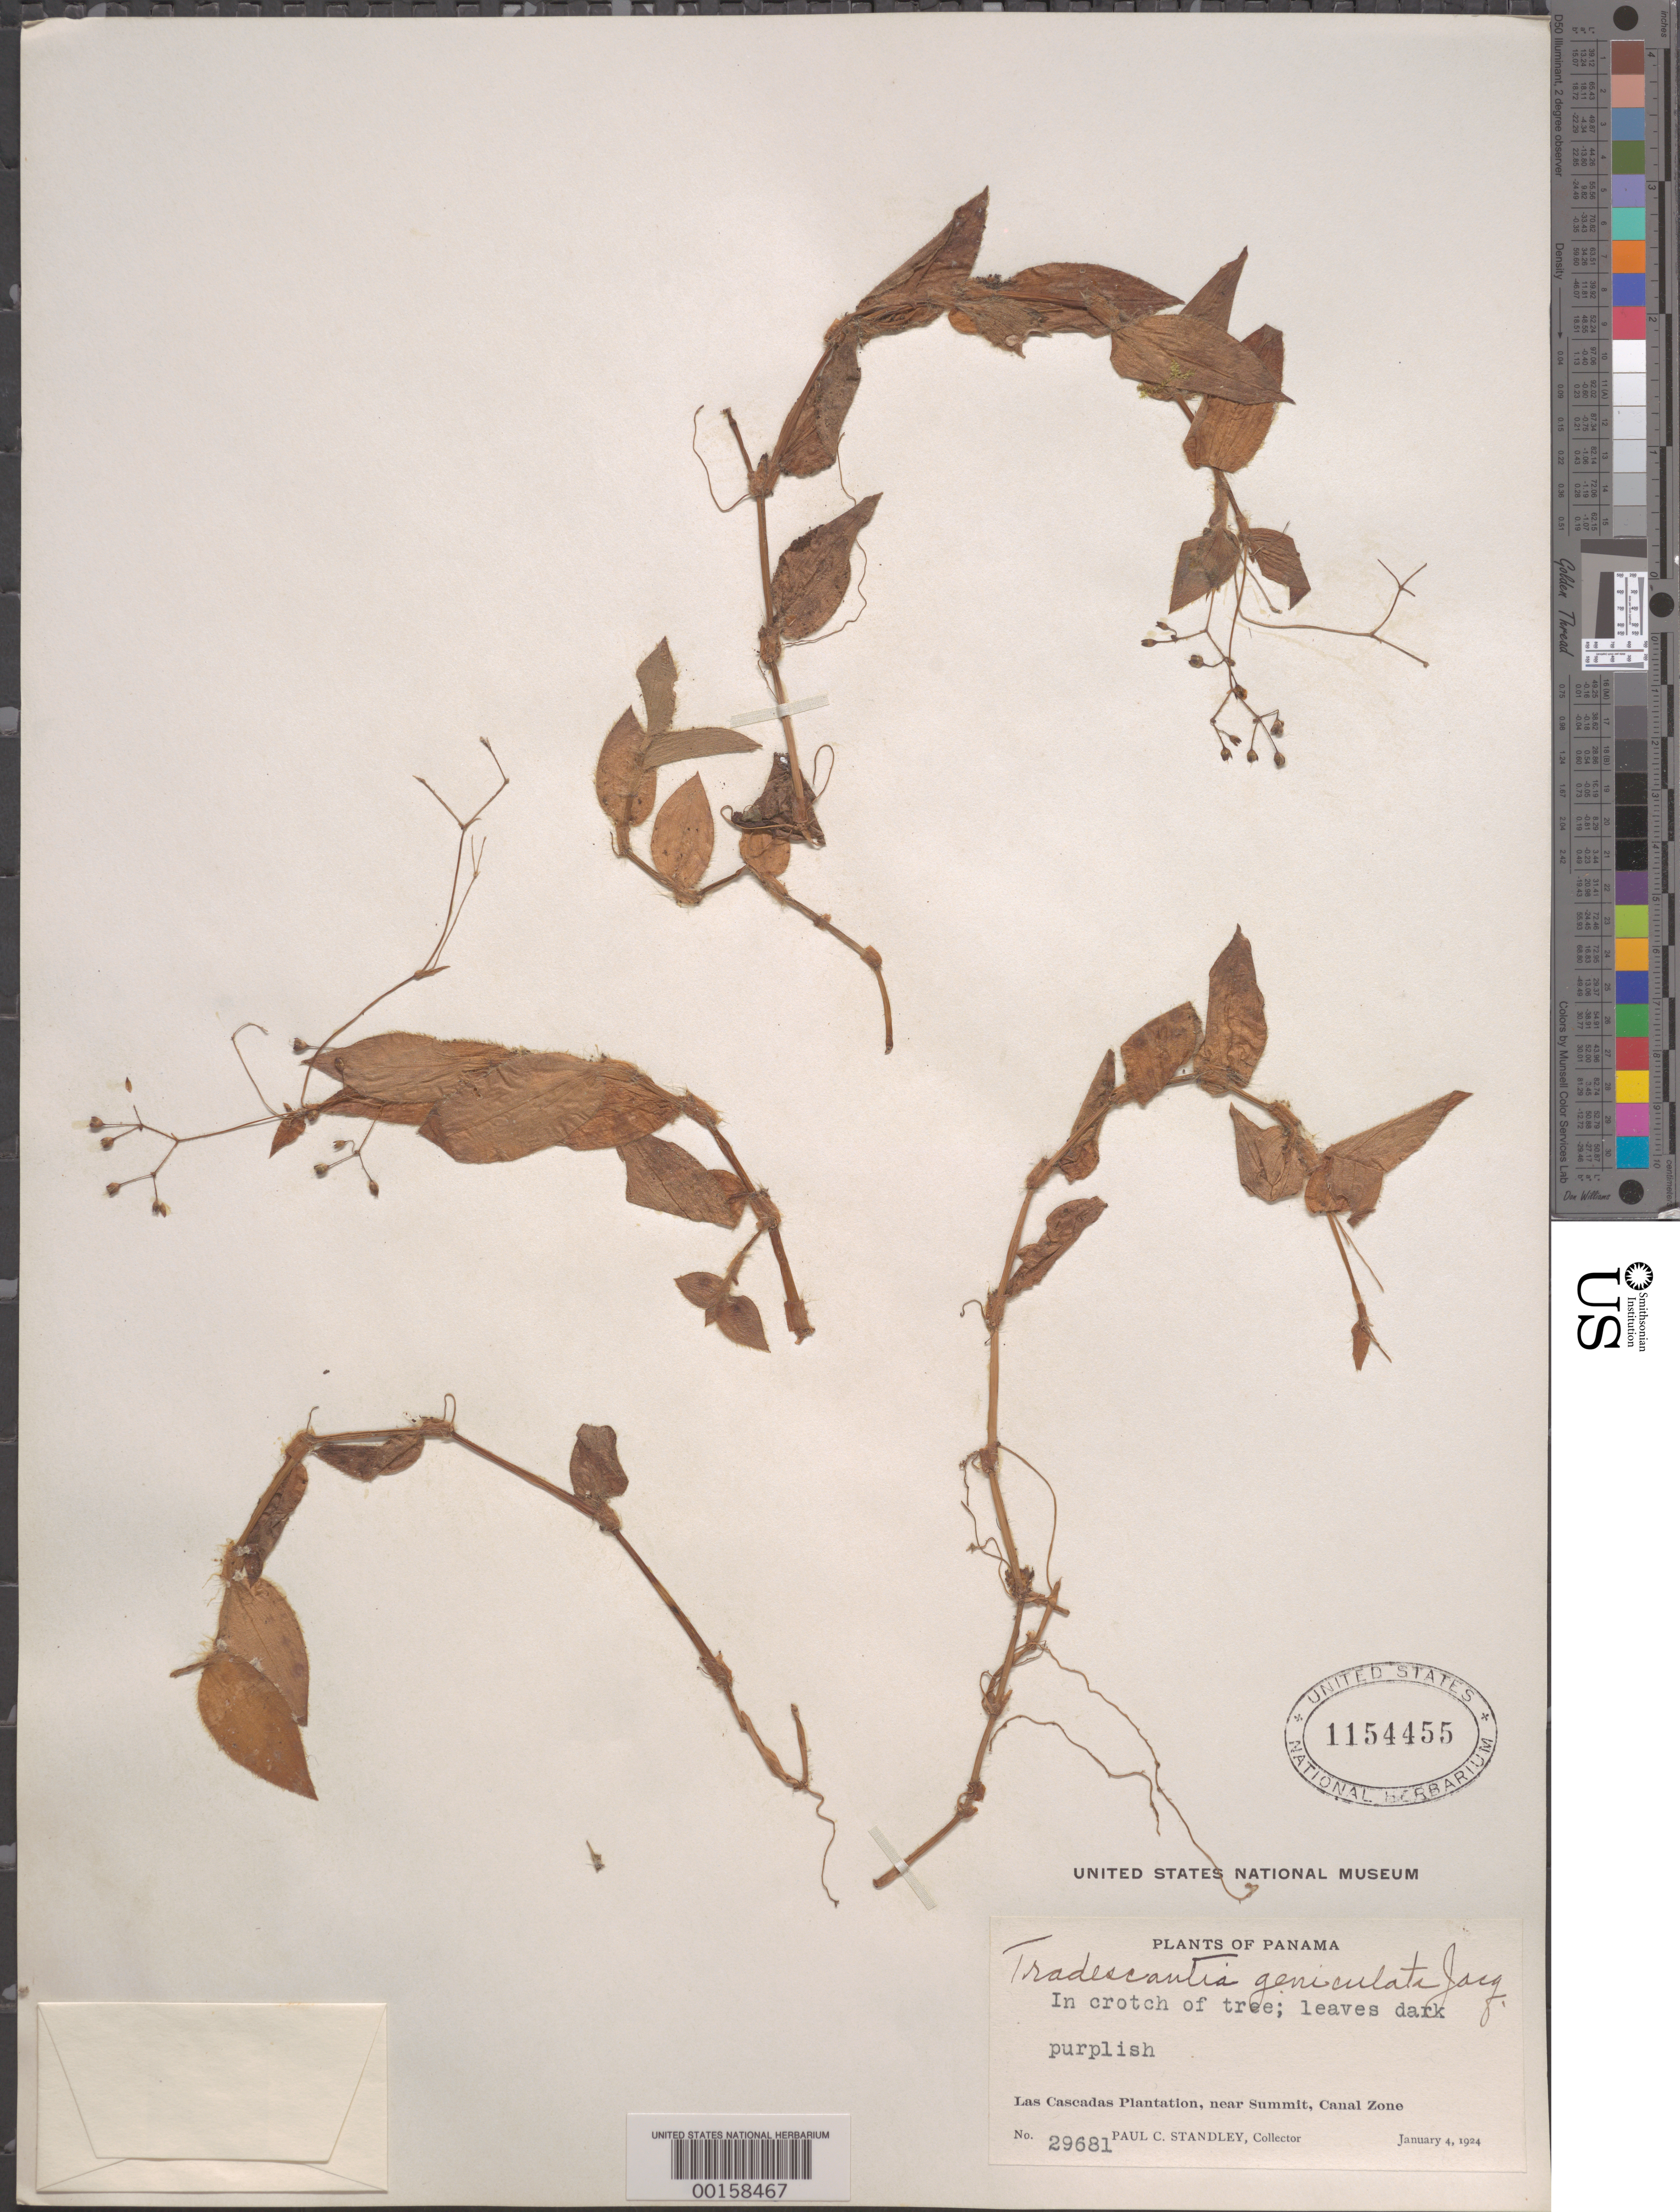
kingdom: Plantae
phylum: Tracheophyta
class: Liliopsida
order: Commelinales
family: Commelinaceae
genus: Gibasis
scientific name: Gibasis geniculata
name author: (Jacq.) Rohweder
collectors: P. C. Standley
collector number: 29681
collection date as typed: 04 Jan 1924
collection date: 1924-01-04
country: Panama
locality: Las Cascadas Plantation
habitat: Crotch of tree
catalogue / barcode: US 1154455